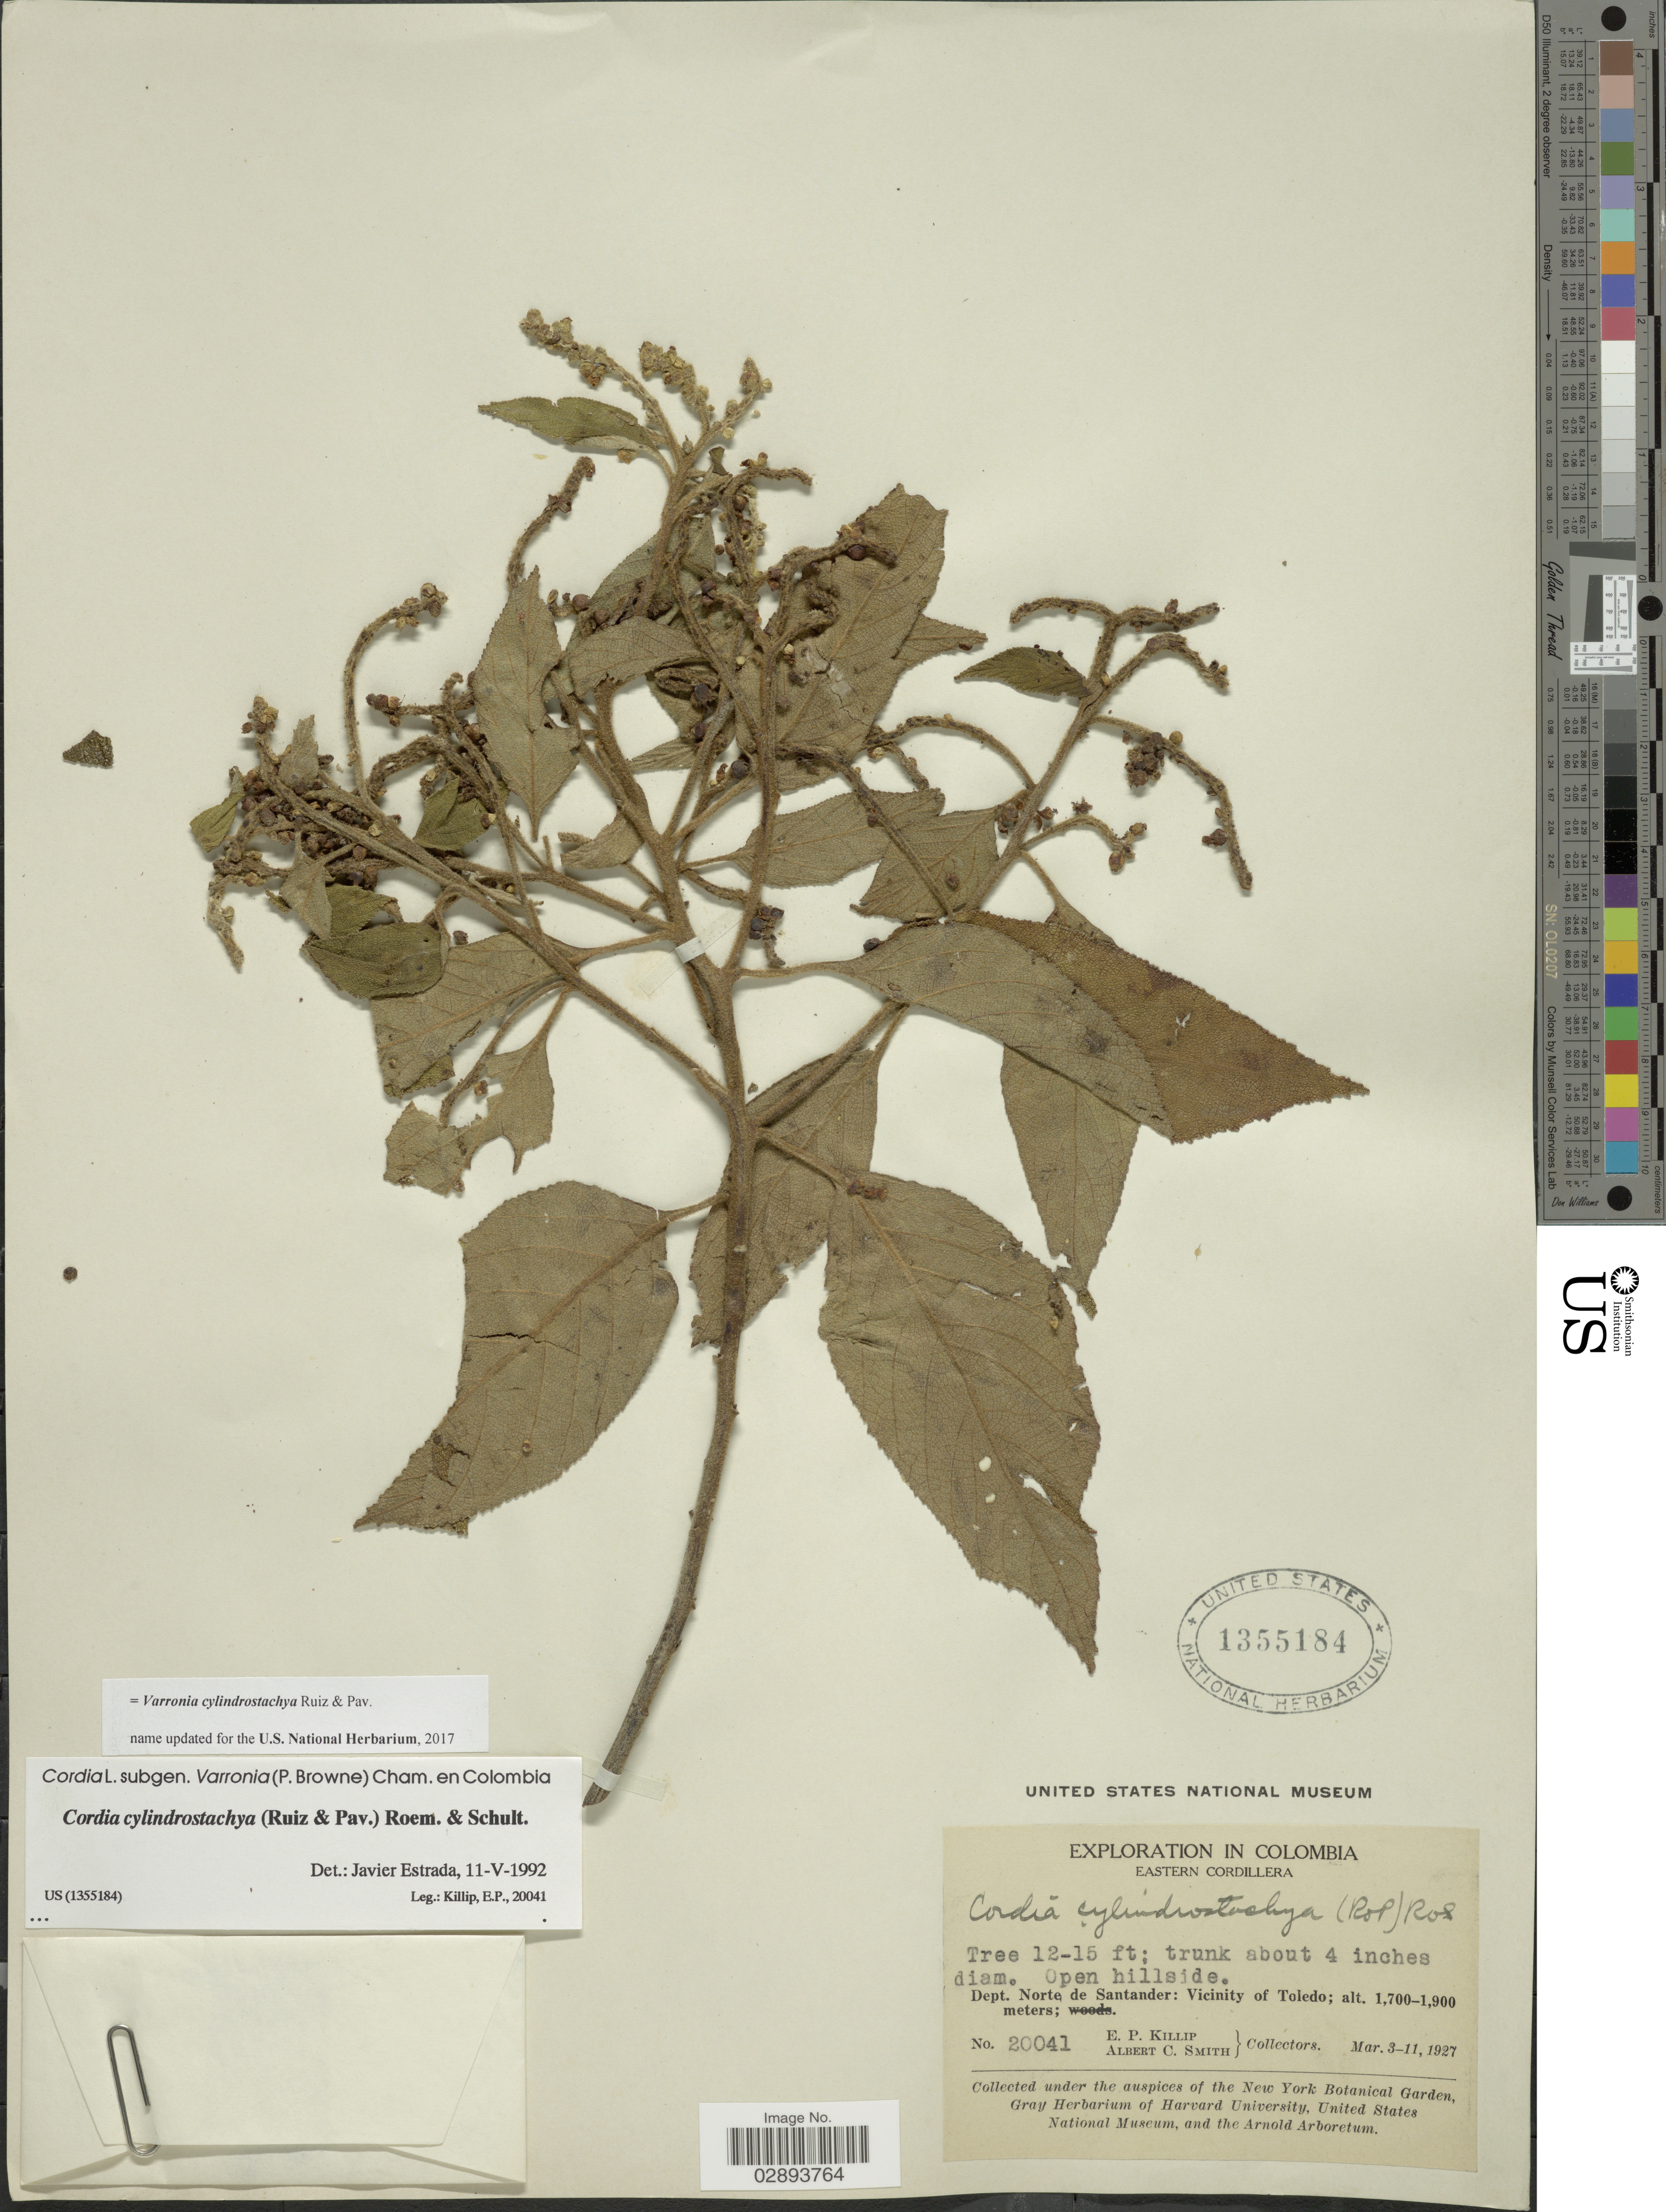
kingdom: Plantae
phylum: Tracheophyta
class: Magnoliopsida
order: Boraginales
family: Cordiaceae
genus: Varronia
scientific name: Varronia cylindrostachya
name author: Ruiz & Pav.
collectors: E. P. Killip & A. C. Smith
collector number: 20041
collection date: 1927-03-03/1927-03-11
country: Colombia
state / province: Norte de Santander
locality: Eastern Cordillera, Dept. Norte de Santander, Vicinity of Toledo.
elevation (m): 1700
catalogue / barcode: US 1355184